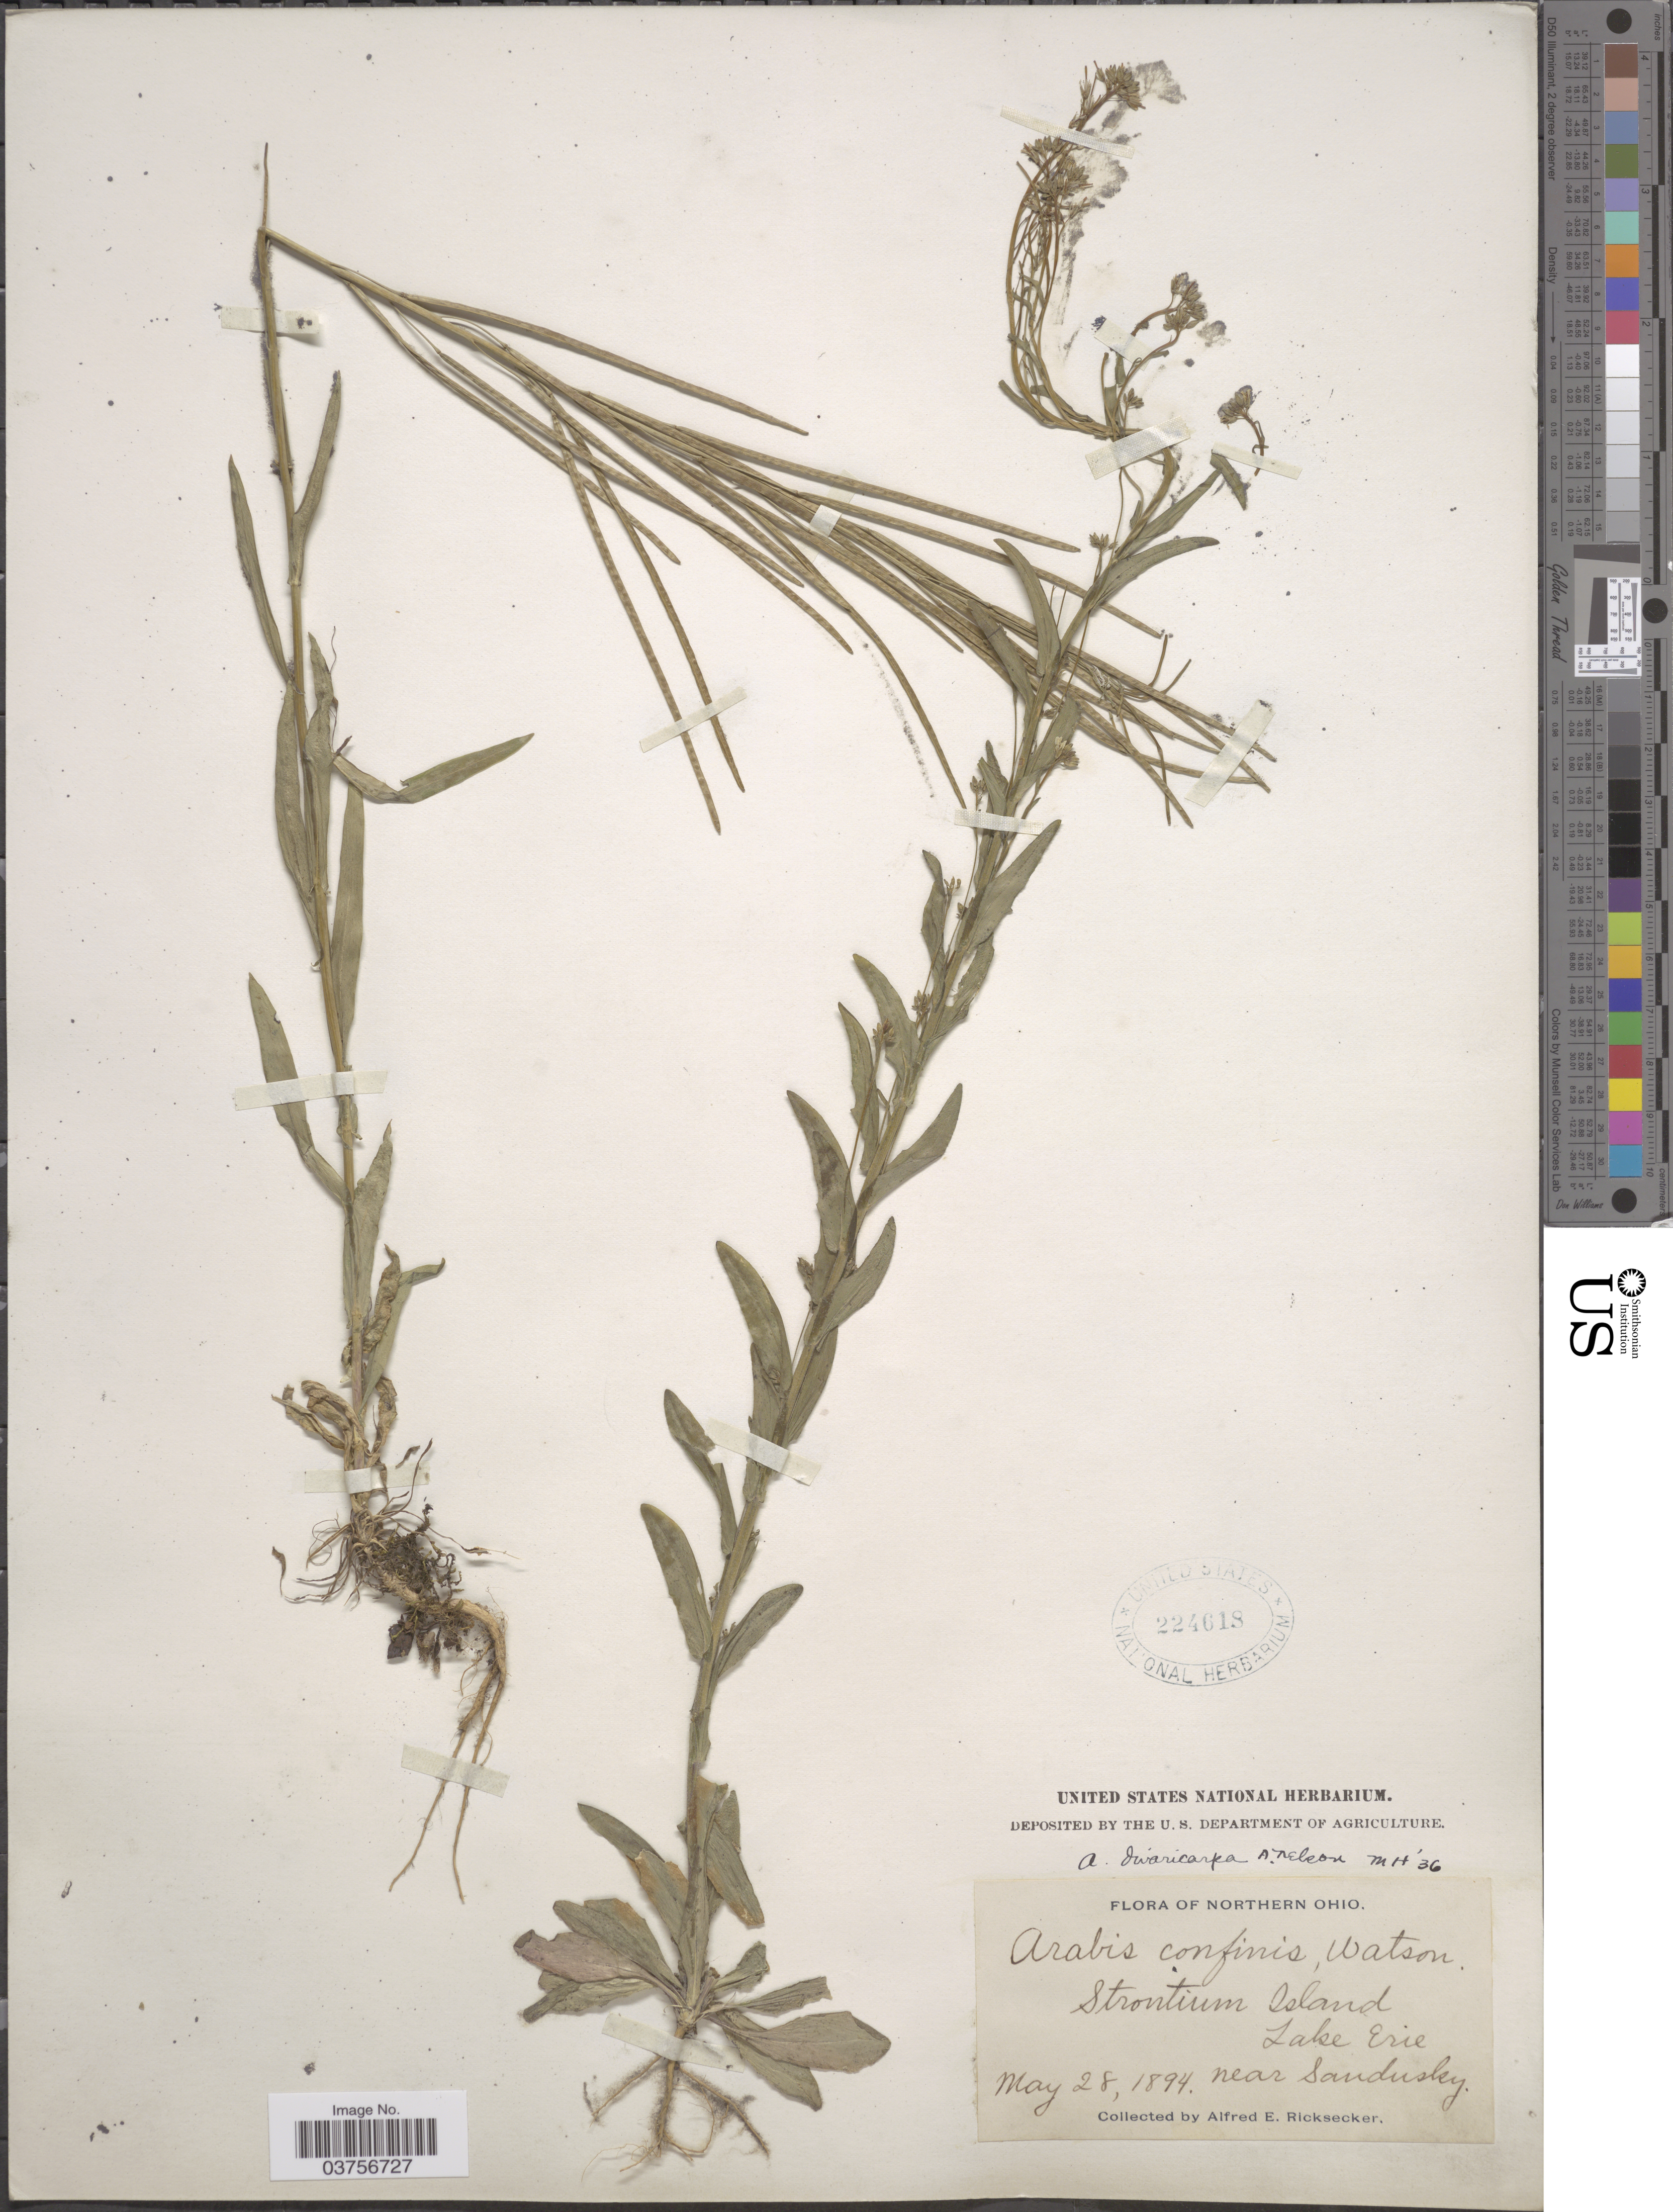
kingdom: Plantae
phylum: Tracheophyta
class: Magnoliopsida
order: Brassicales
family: Brassicaceae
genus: Arabis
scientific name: Arabis divaricarpa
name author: A. Nelson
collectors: A. E. Ricksecker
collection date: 1894-05-28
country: United States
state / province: Ohio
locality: Northern Ohio. Strontium Island. Lake Erie near Sandusky.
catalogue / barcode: US 224618